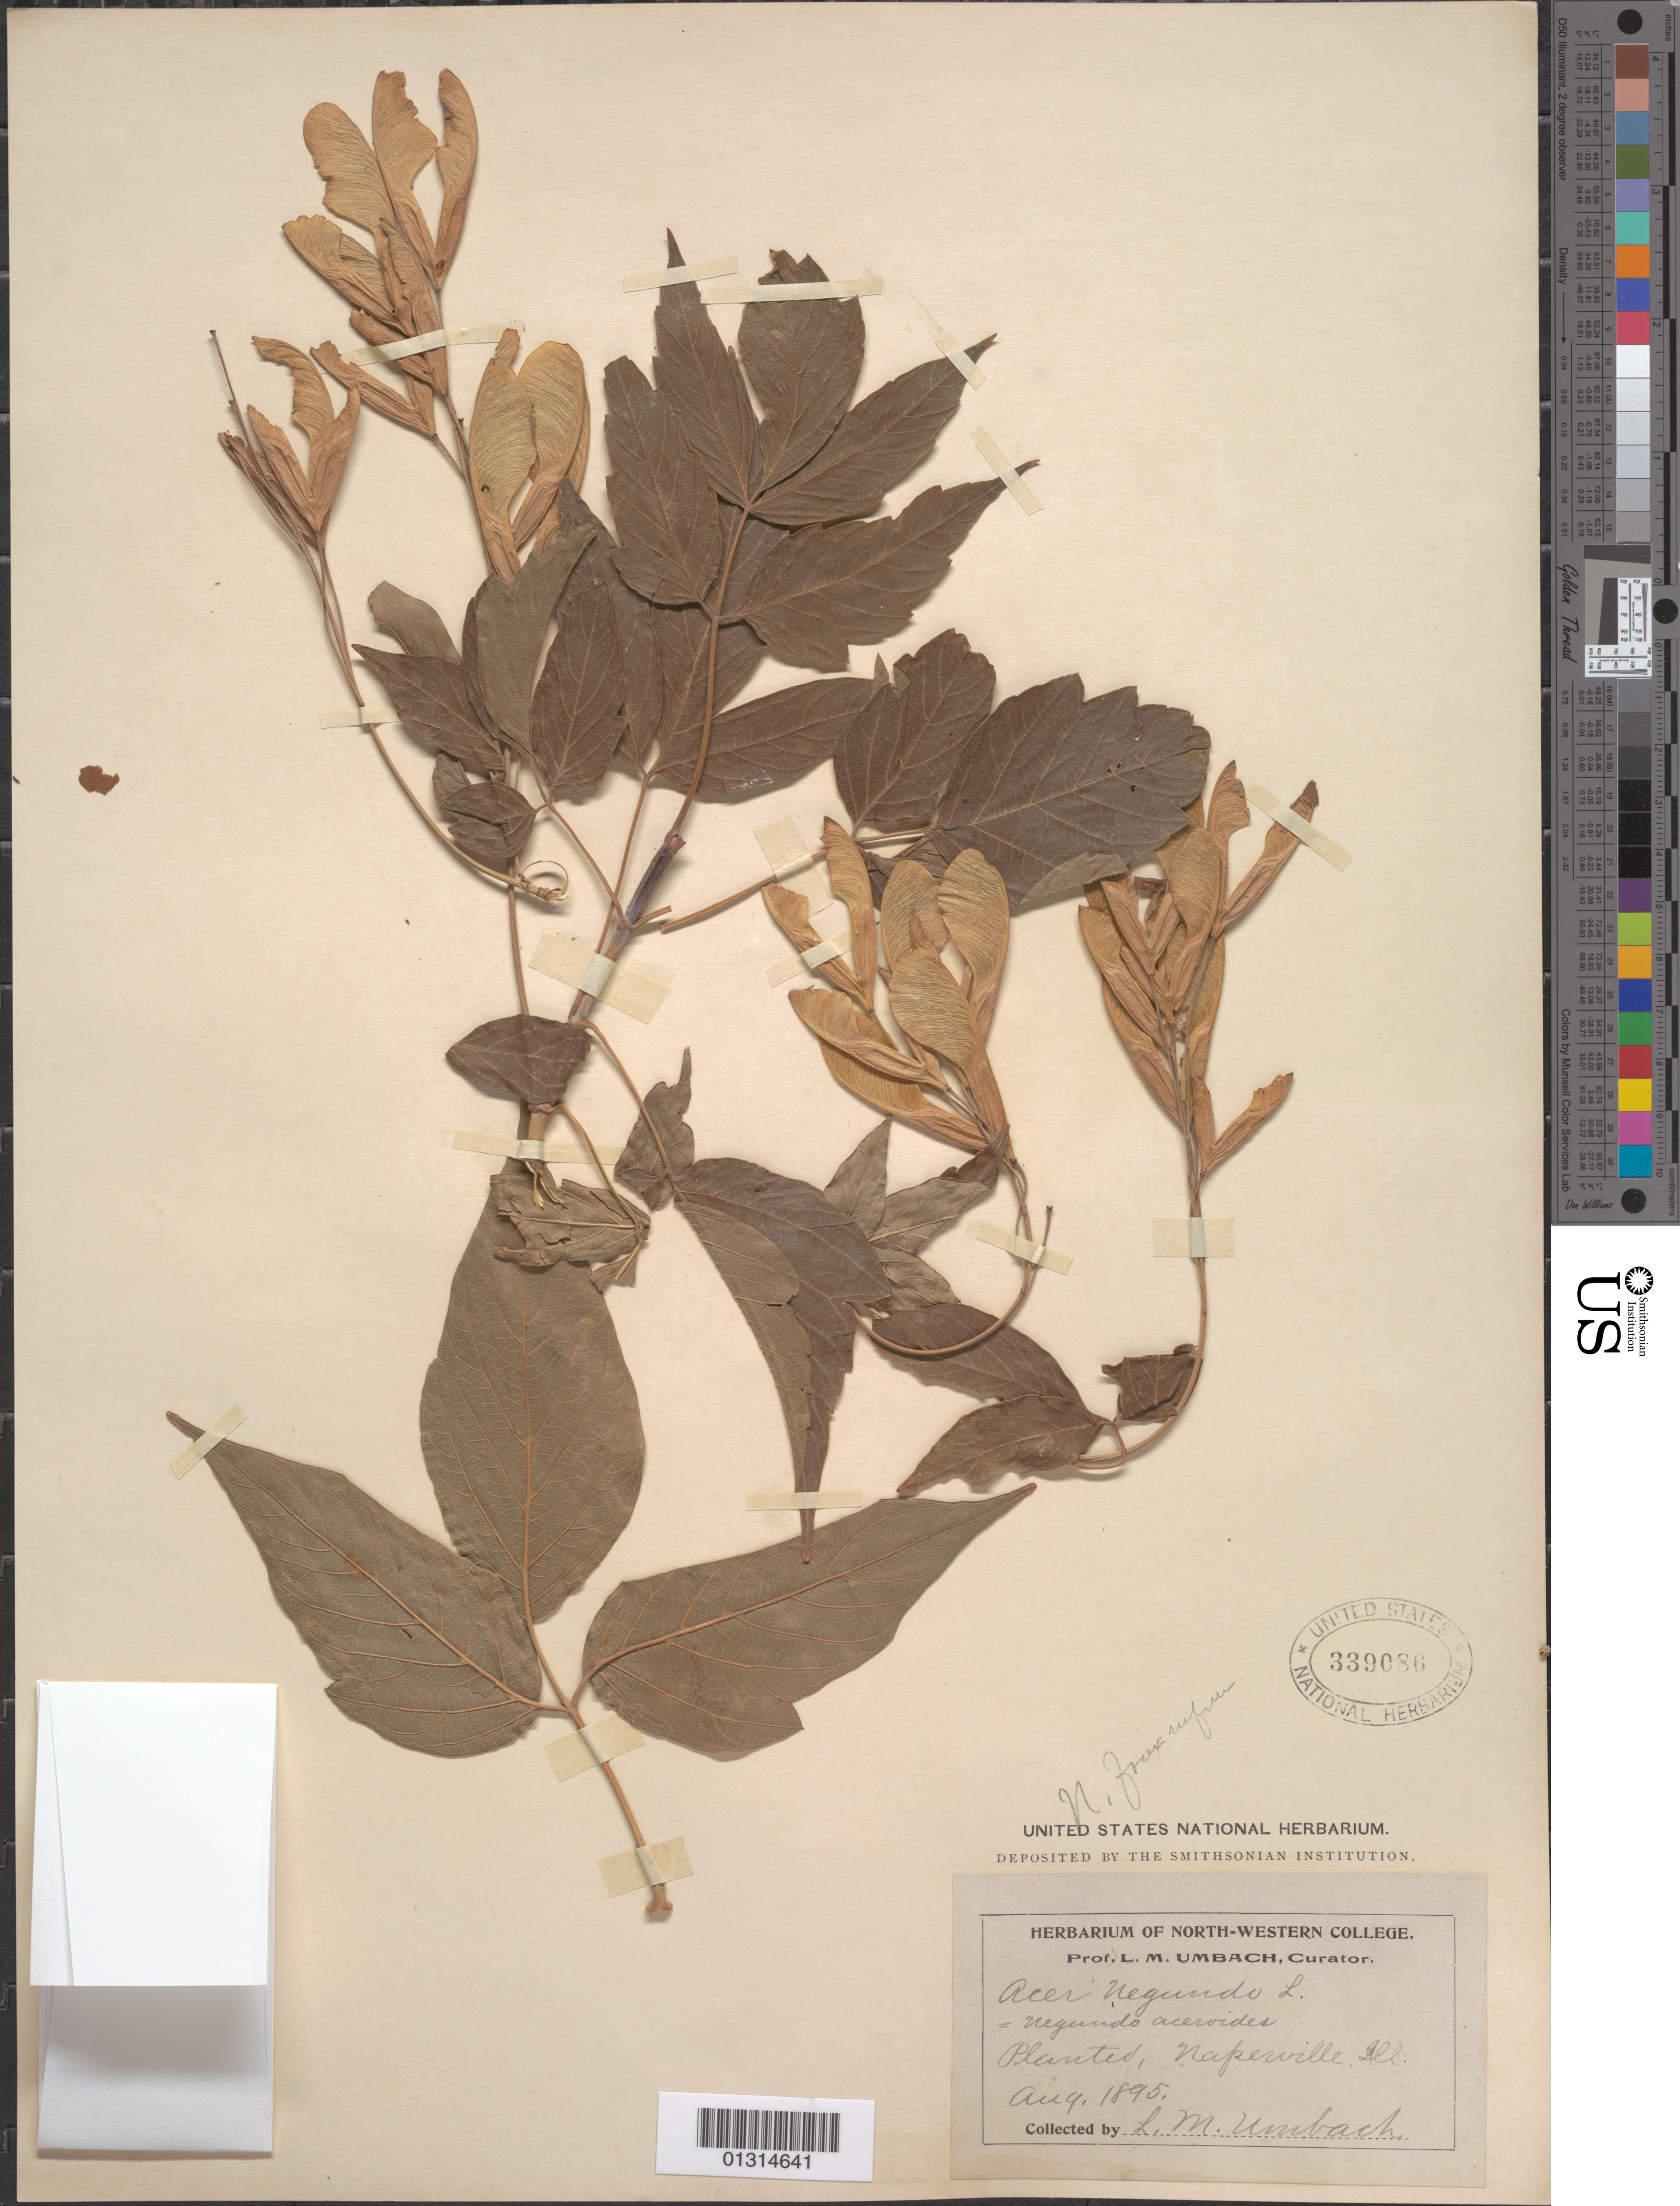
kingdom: Plantae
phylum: Tracheophyta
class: Magnoliopsida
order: Sapindales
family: Sapindaceae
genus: Acer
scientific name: Acer negundo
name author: L.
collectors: L. M. Umbach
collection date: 1895-08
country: United States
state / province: Illinois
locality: Naperville.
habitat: Planted.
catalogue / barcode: US 339086